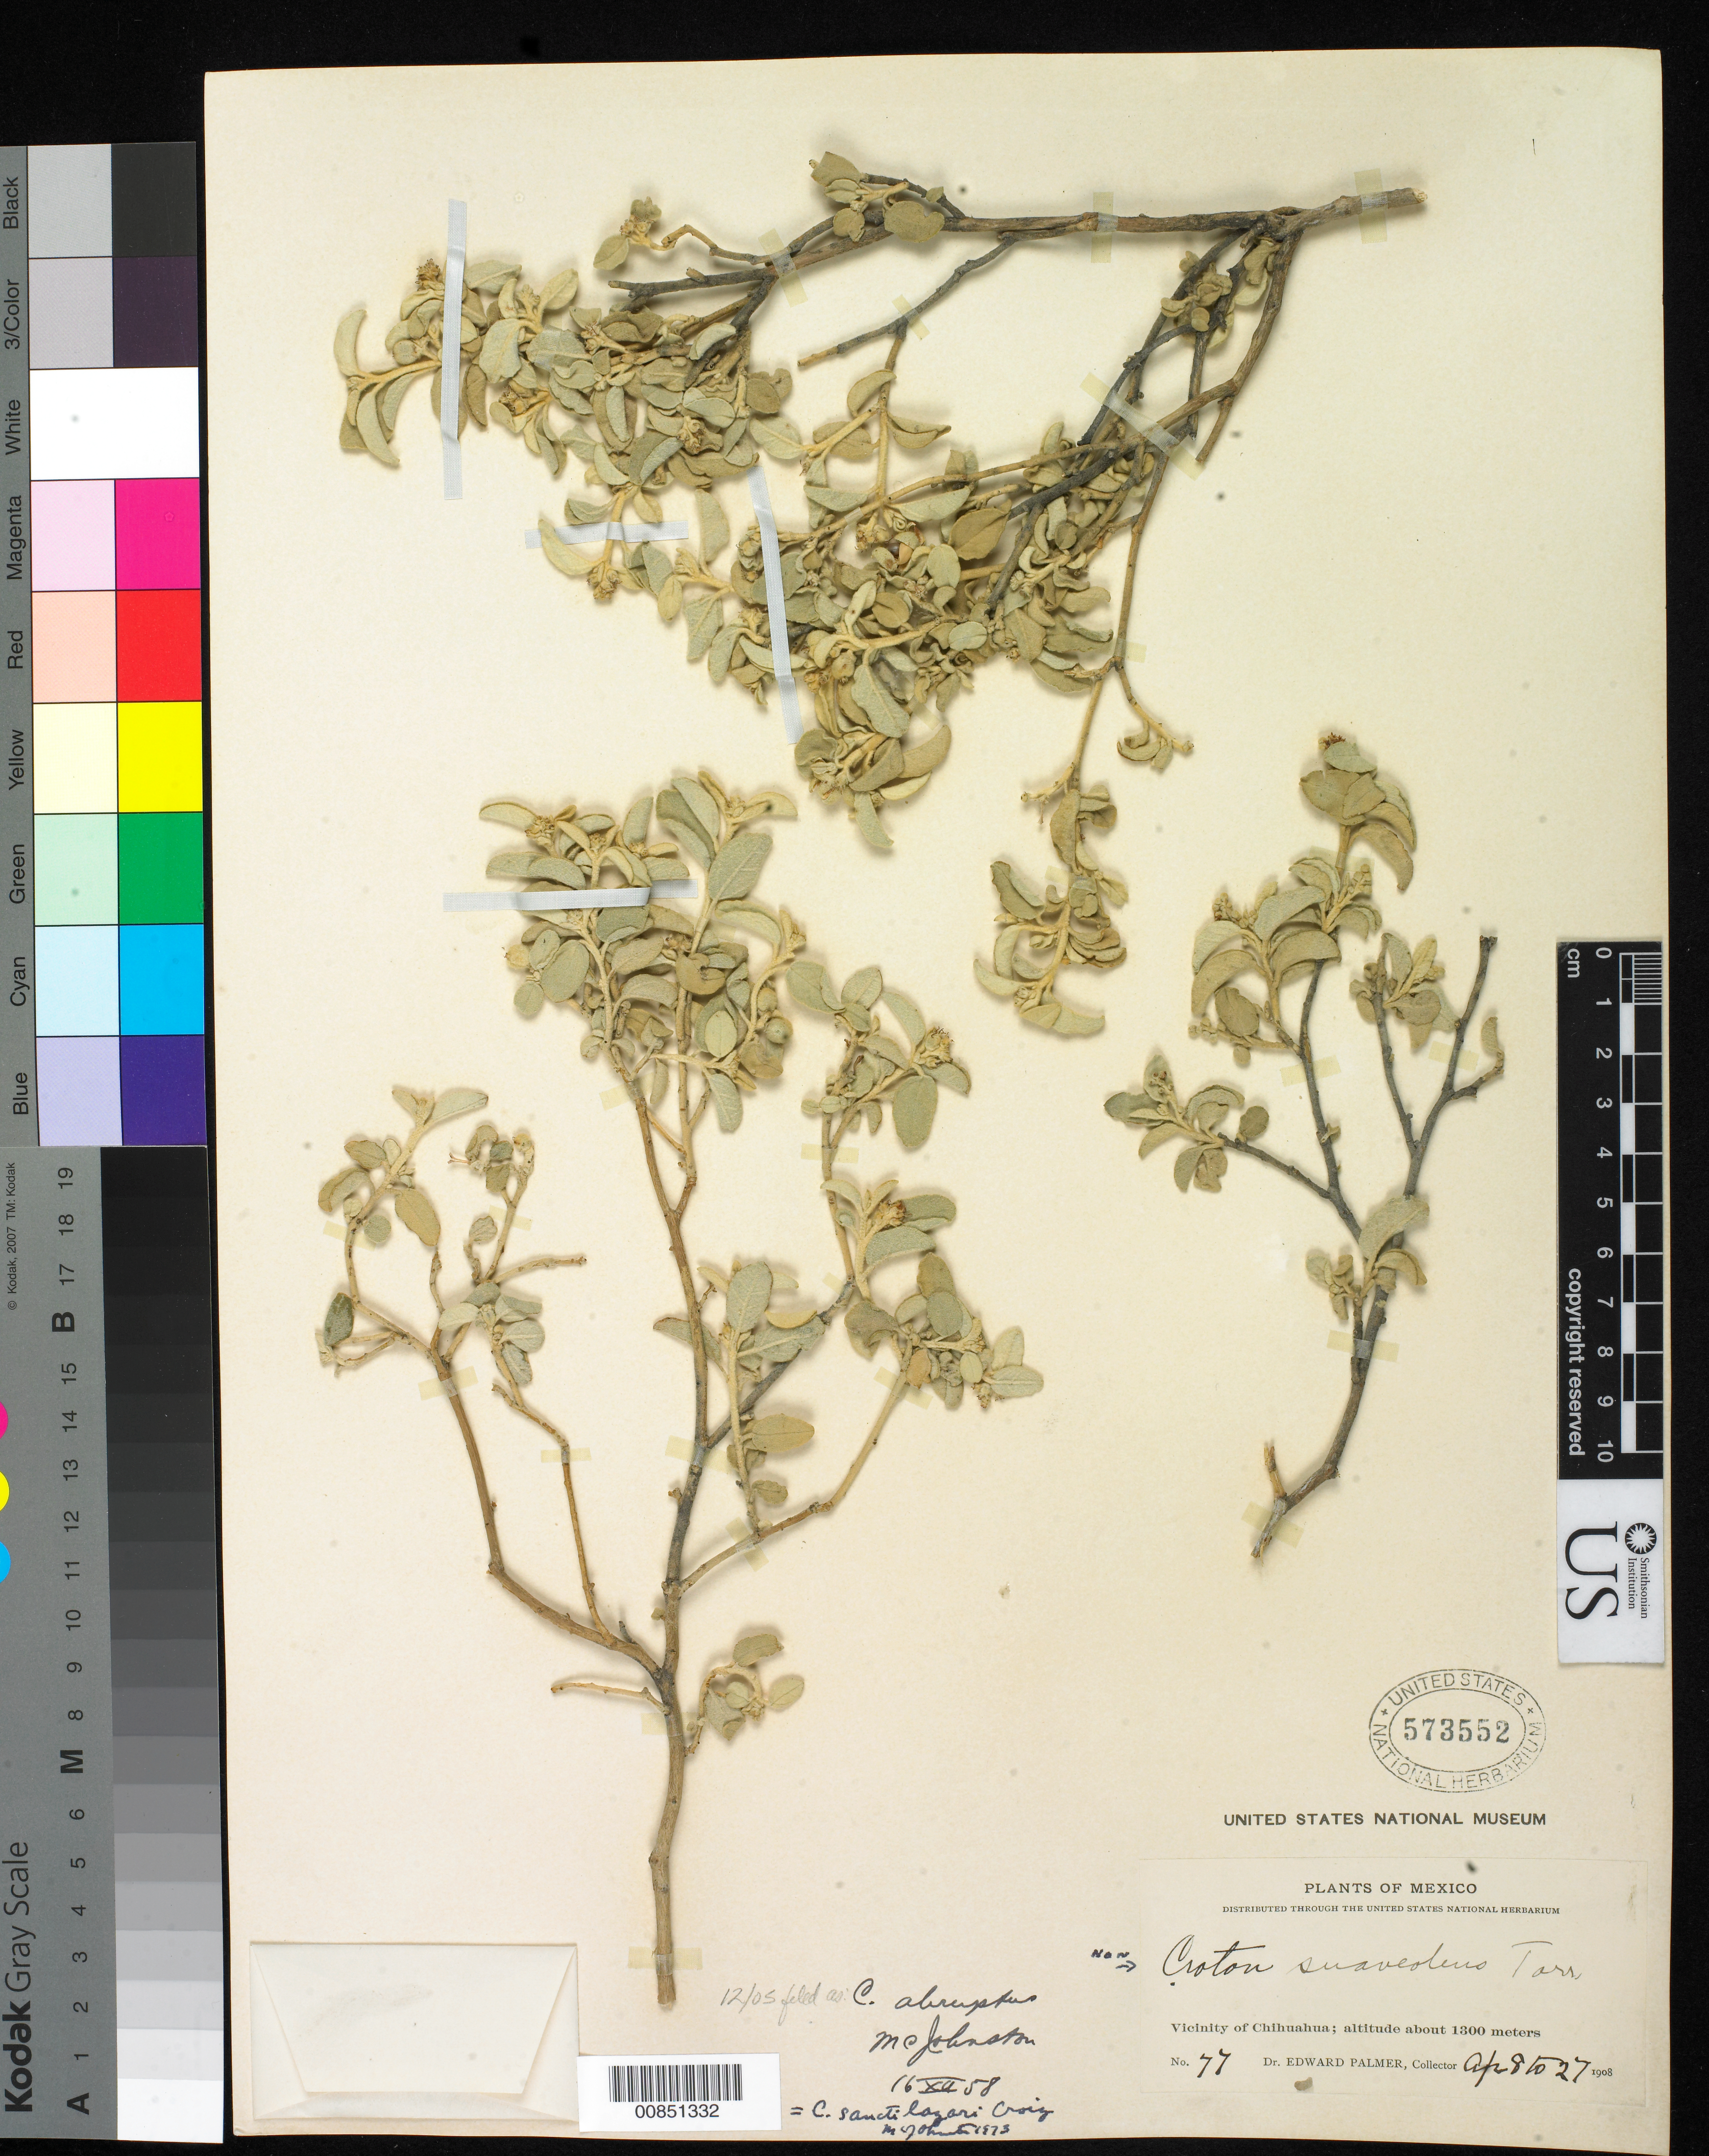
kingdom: Plantae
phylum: Tracheophyta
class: Magnoliopsida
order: Malpighiales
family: Euphorbiaceae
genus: Croton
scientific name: Croton abruptus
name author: M.C. Johnst.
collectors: E. Palmer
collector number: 77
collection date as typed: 08 Apr 1908 to 27 Apr 1908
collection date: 1908-04-08/1908-04-27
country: Mexico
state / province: Chihuahua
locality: Vicinity of Chihuahua.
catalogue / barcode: US 573552